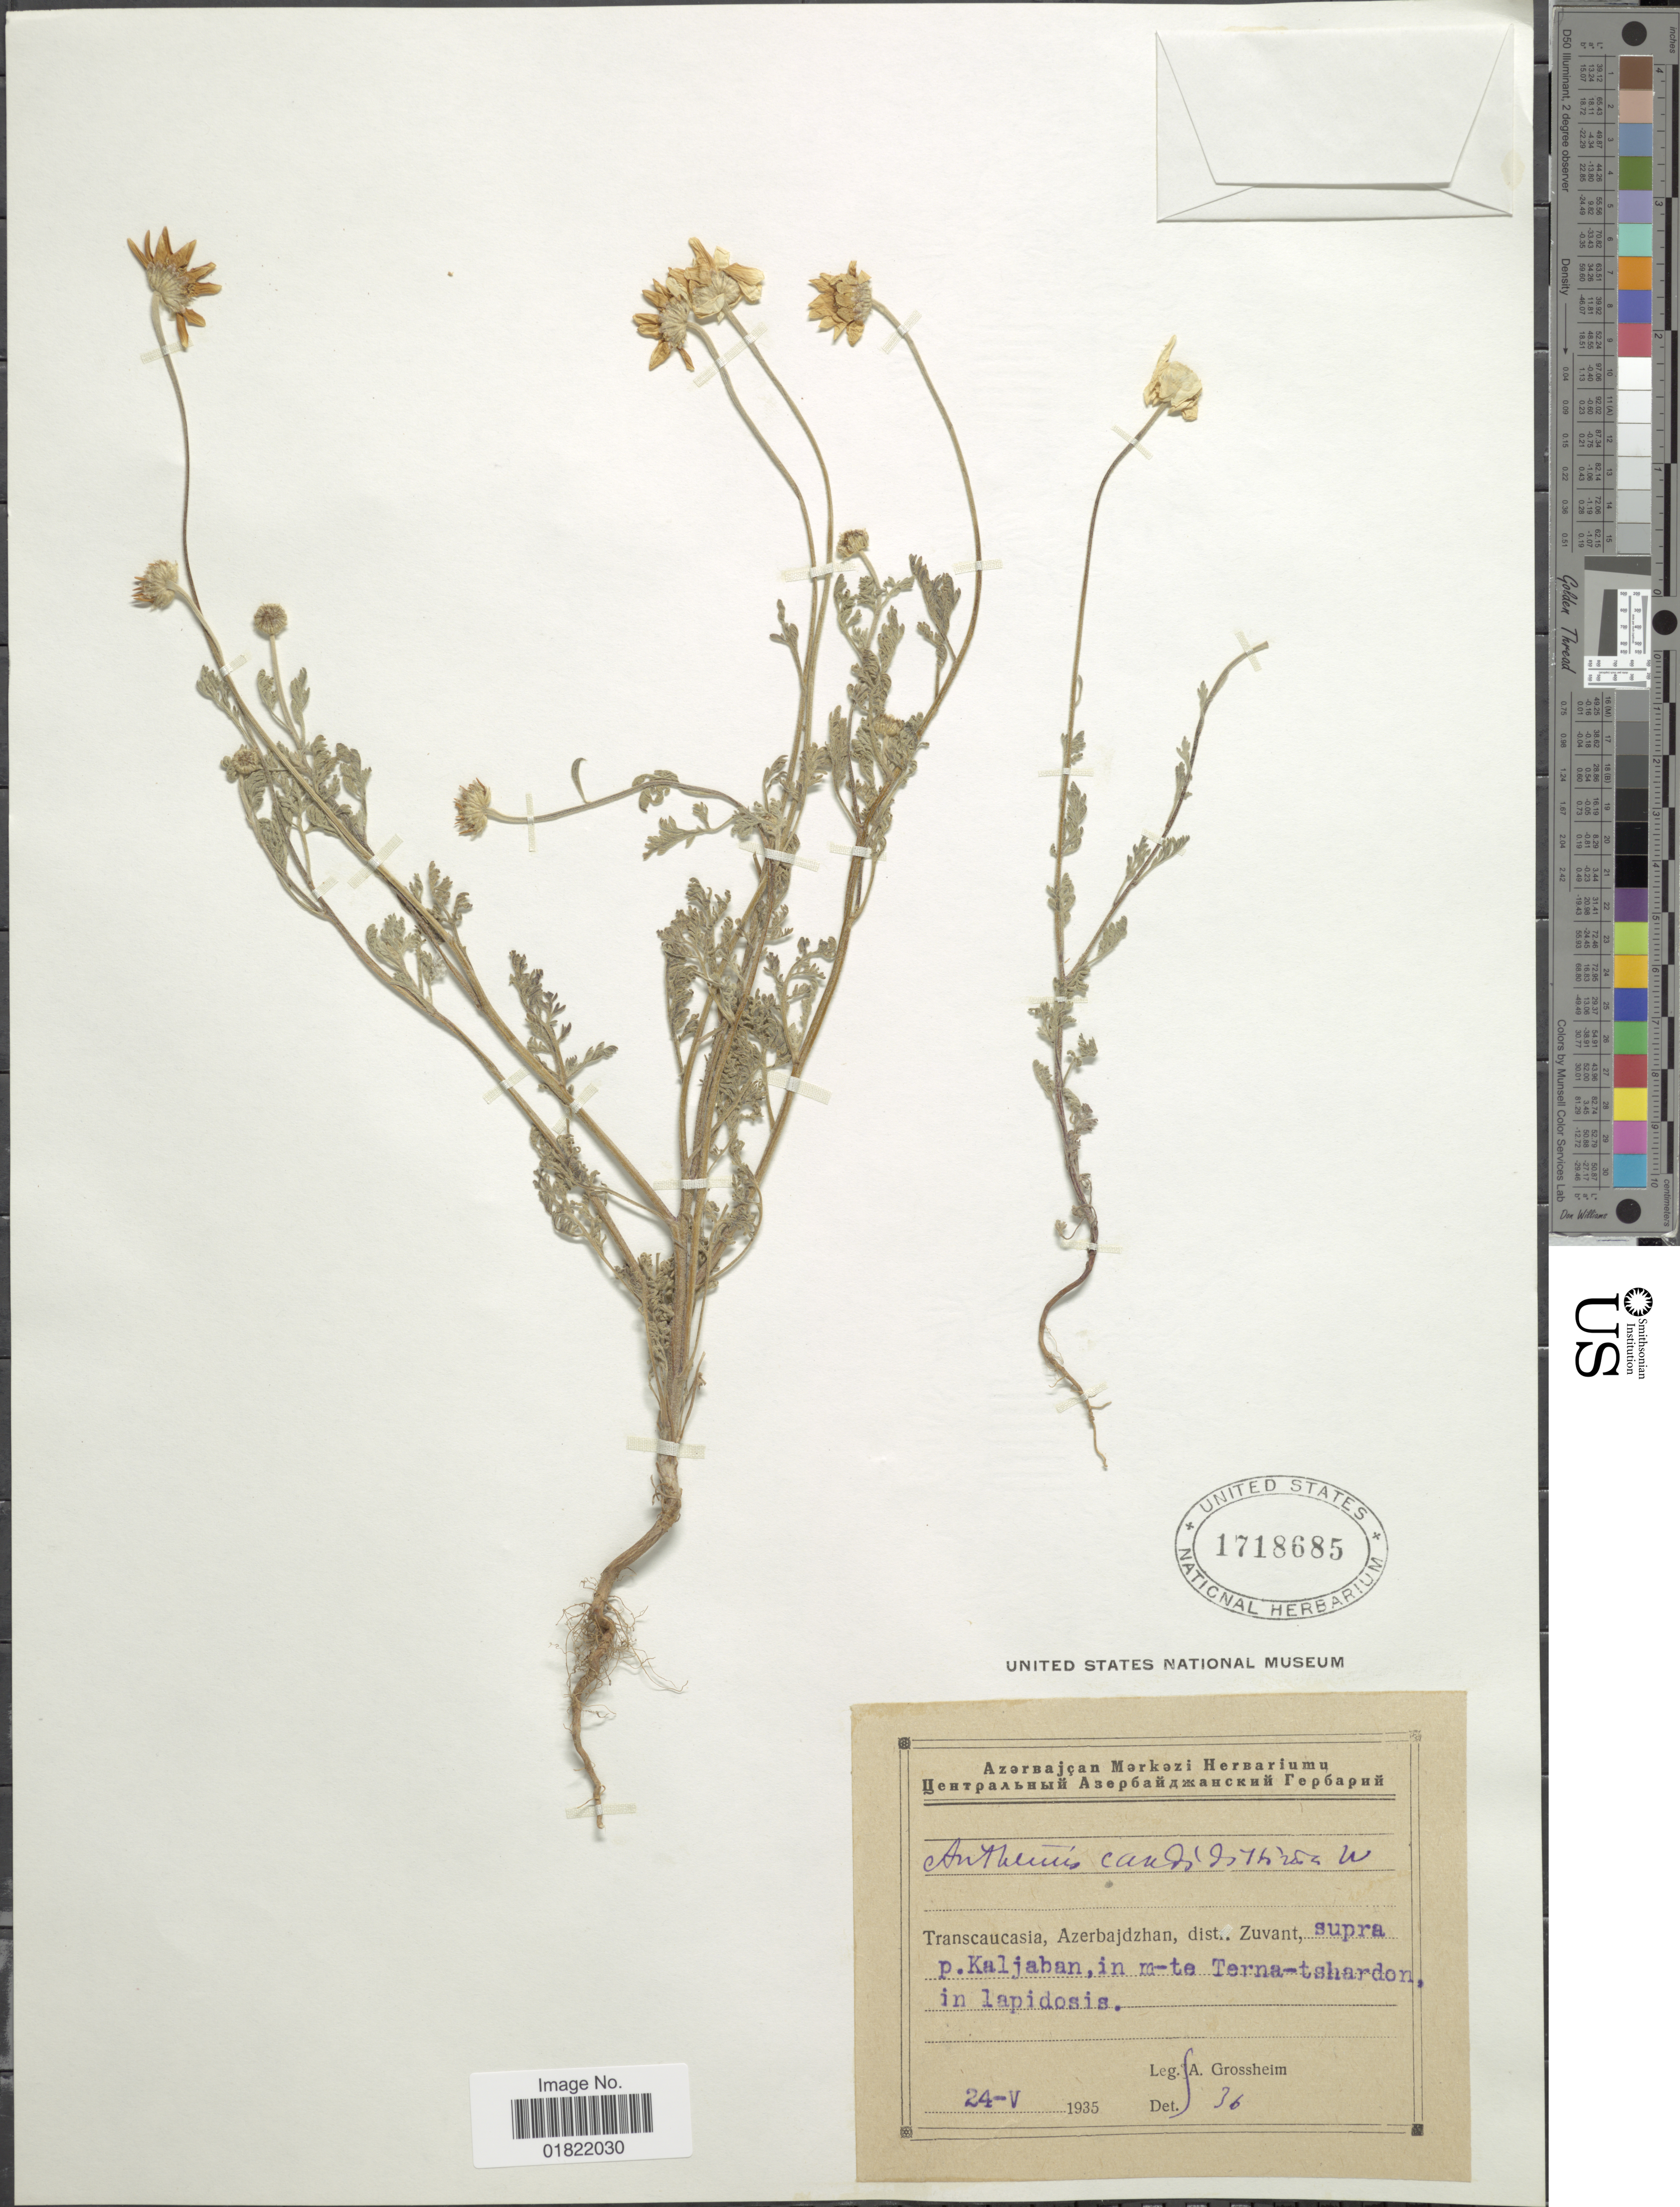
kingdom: Plantae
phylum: Tracheophyta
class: Magnoliopsida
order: Asterales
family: Asteraceae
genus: Anthemis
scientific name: Anthemis candidissima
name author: Willd.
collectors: A. Grossheim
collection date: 1935-05-24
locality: Transcaucasia, Azerbajdzhan, dist. Zuvant, supra p. Kaljaban, in m-te Terna-tshardon. in lapidosis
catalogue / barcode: US 1718685